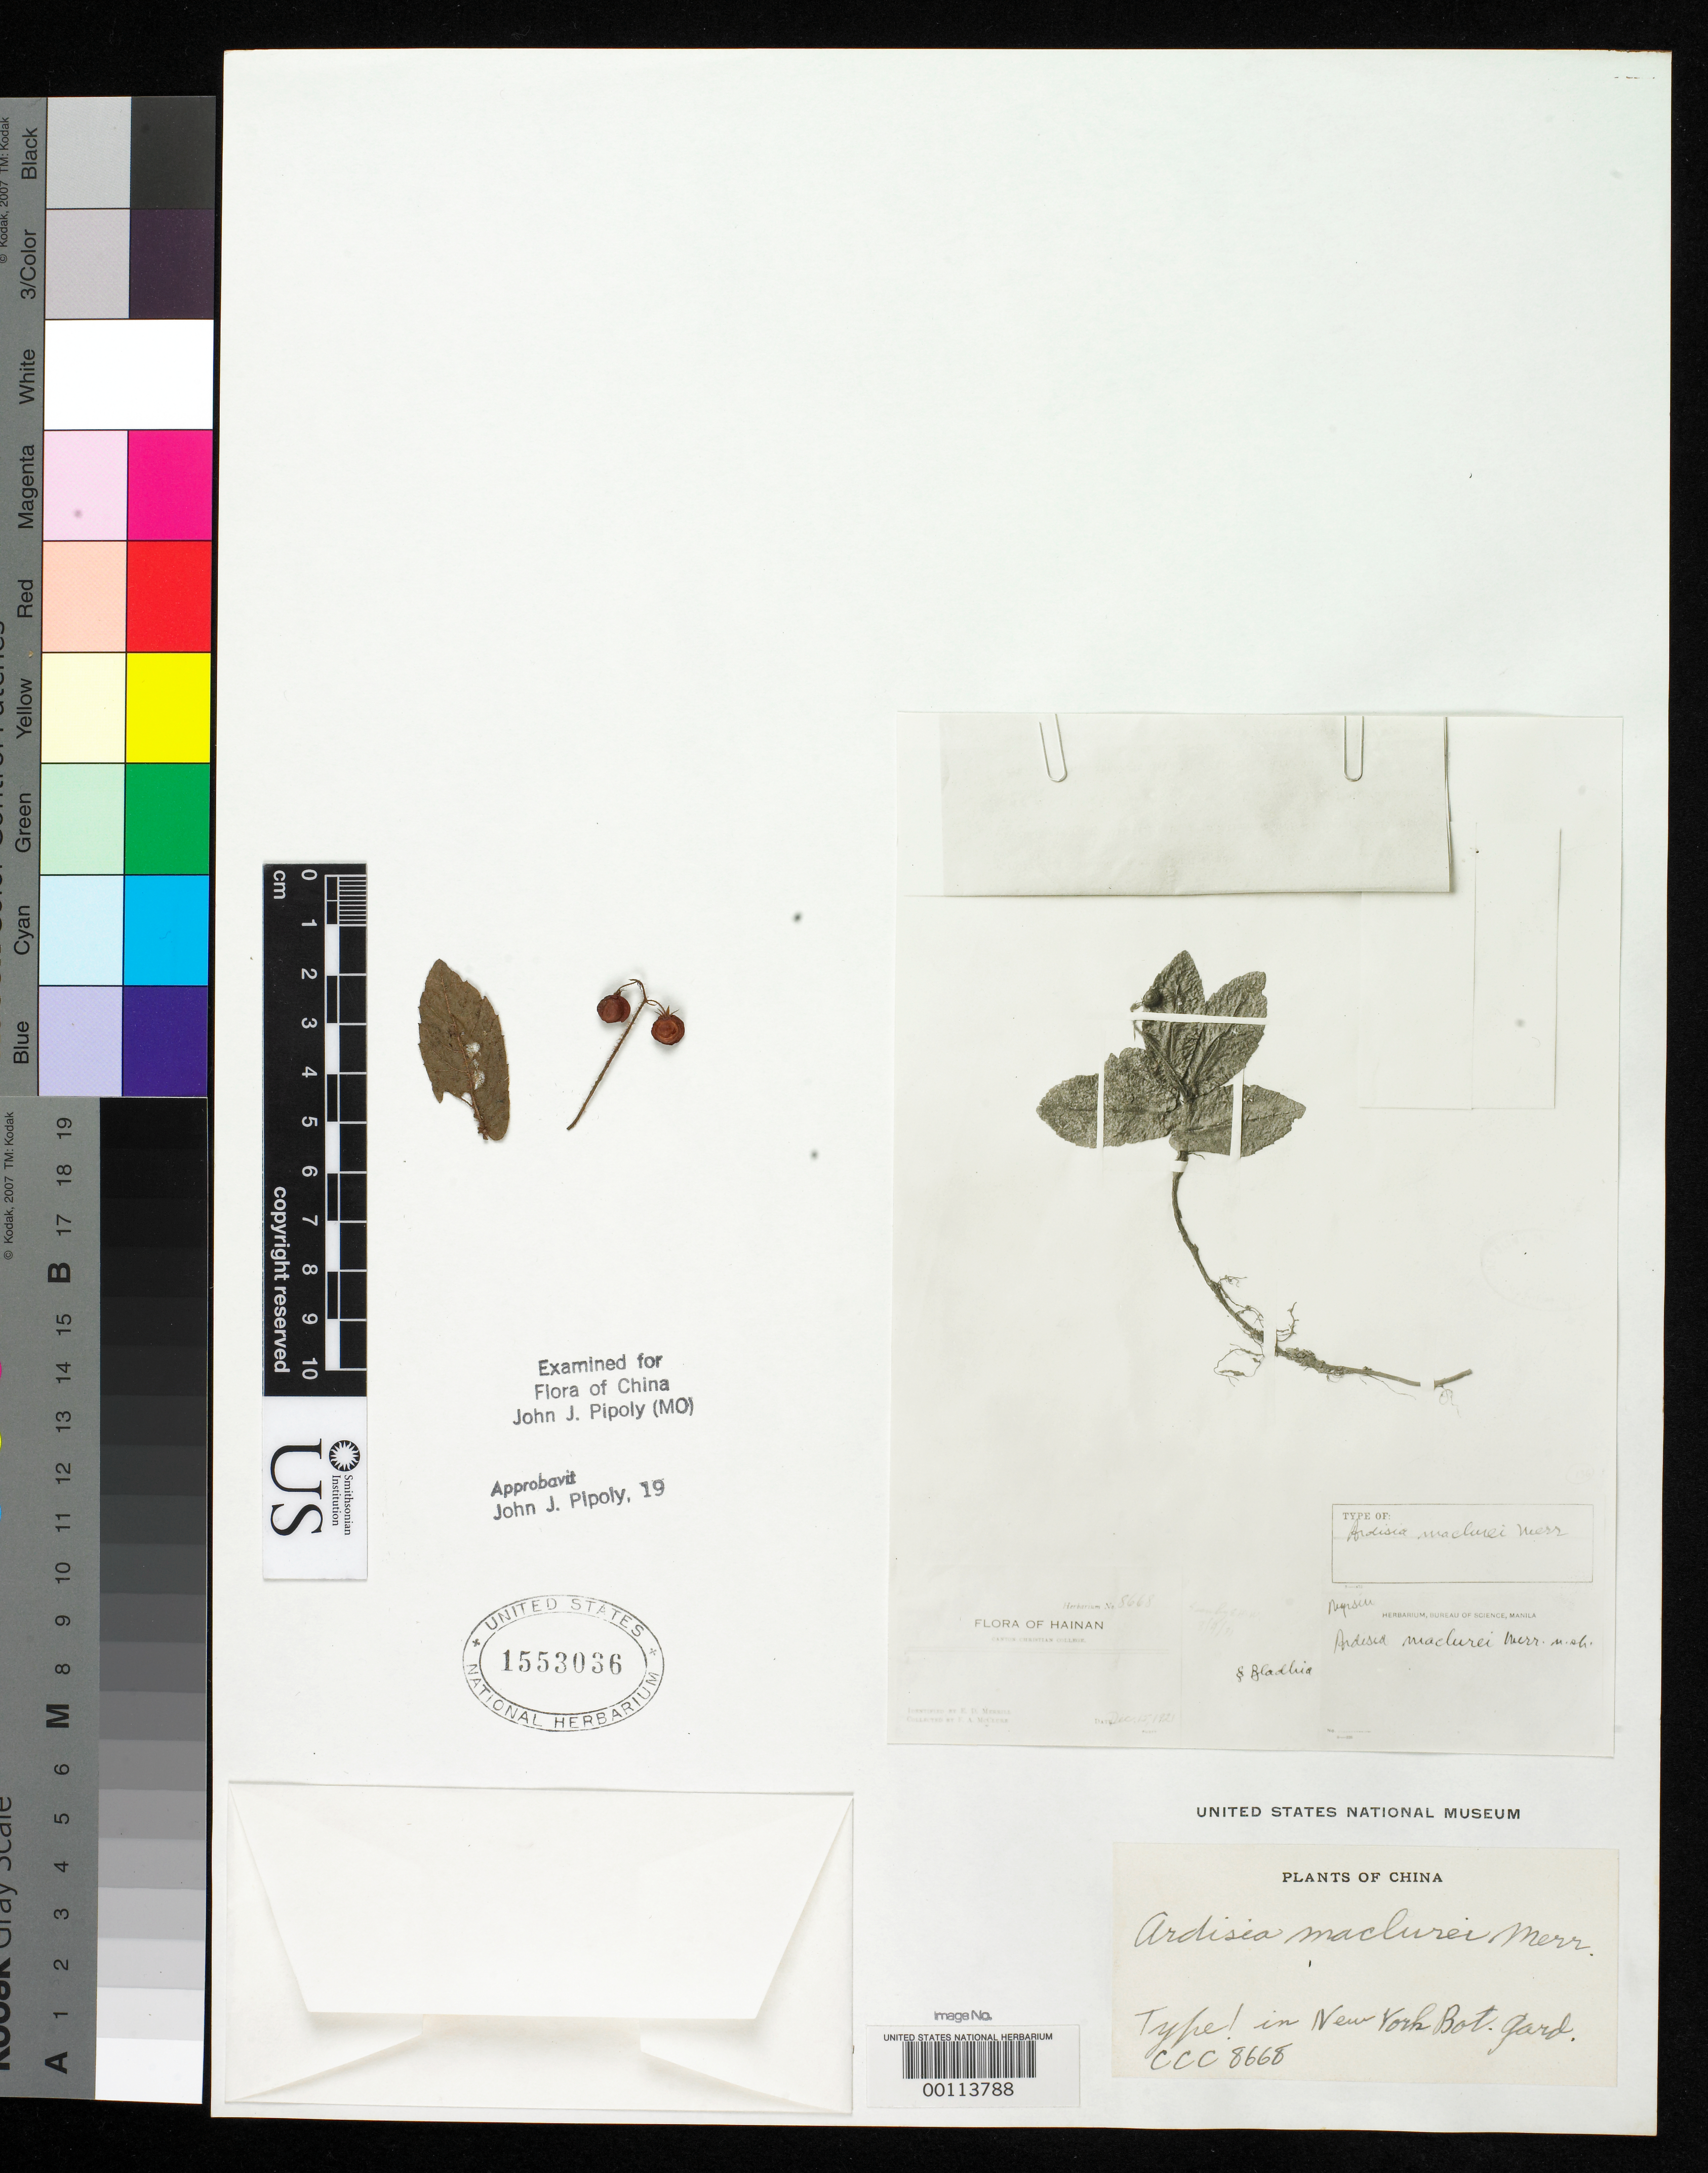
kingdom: Plantae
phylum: Tracheophyta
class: Magnoliopsida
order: Ericales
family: Primulaceae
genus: Ardisia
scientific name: Ardisia maclurei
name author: Merr.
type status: Type Fragment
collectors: F. A. McClure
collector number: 8668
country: China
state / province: Hainan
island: Hainan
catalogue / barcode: US 1553036